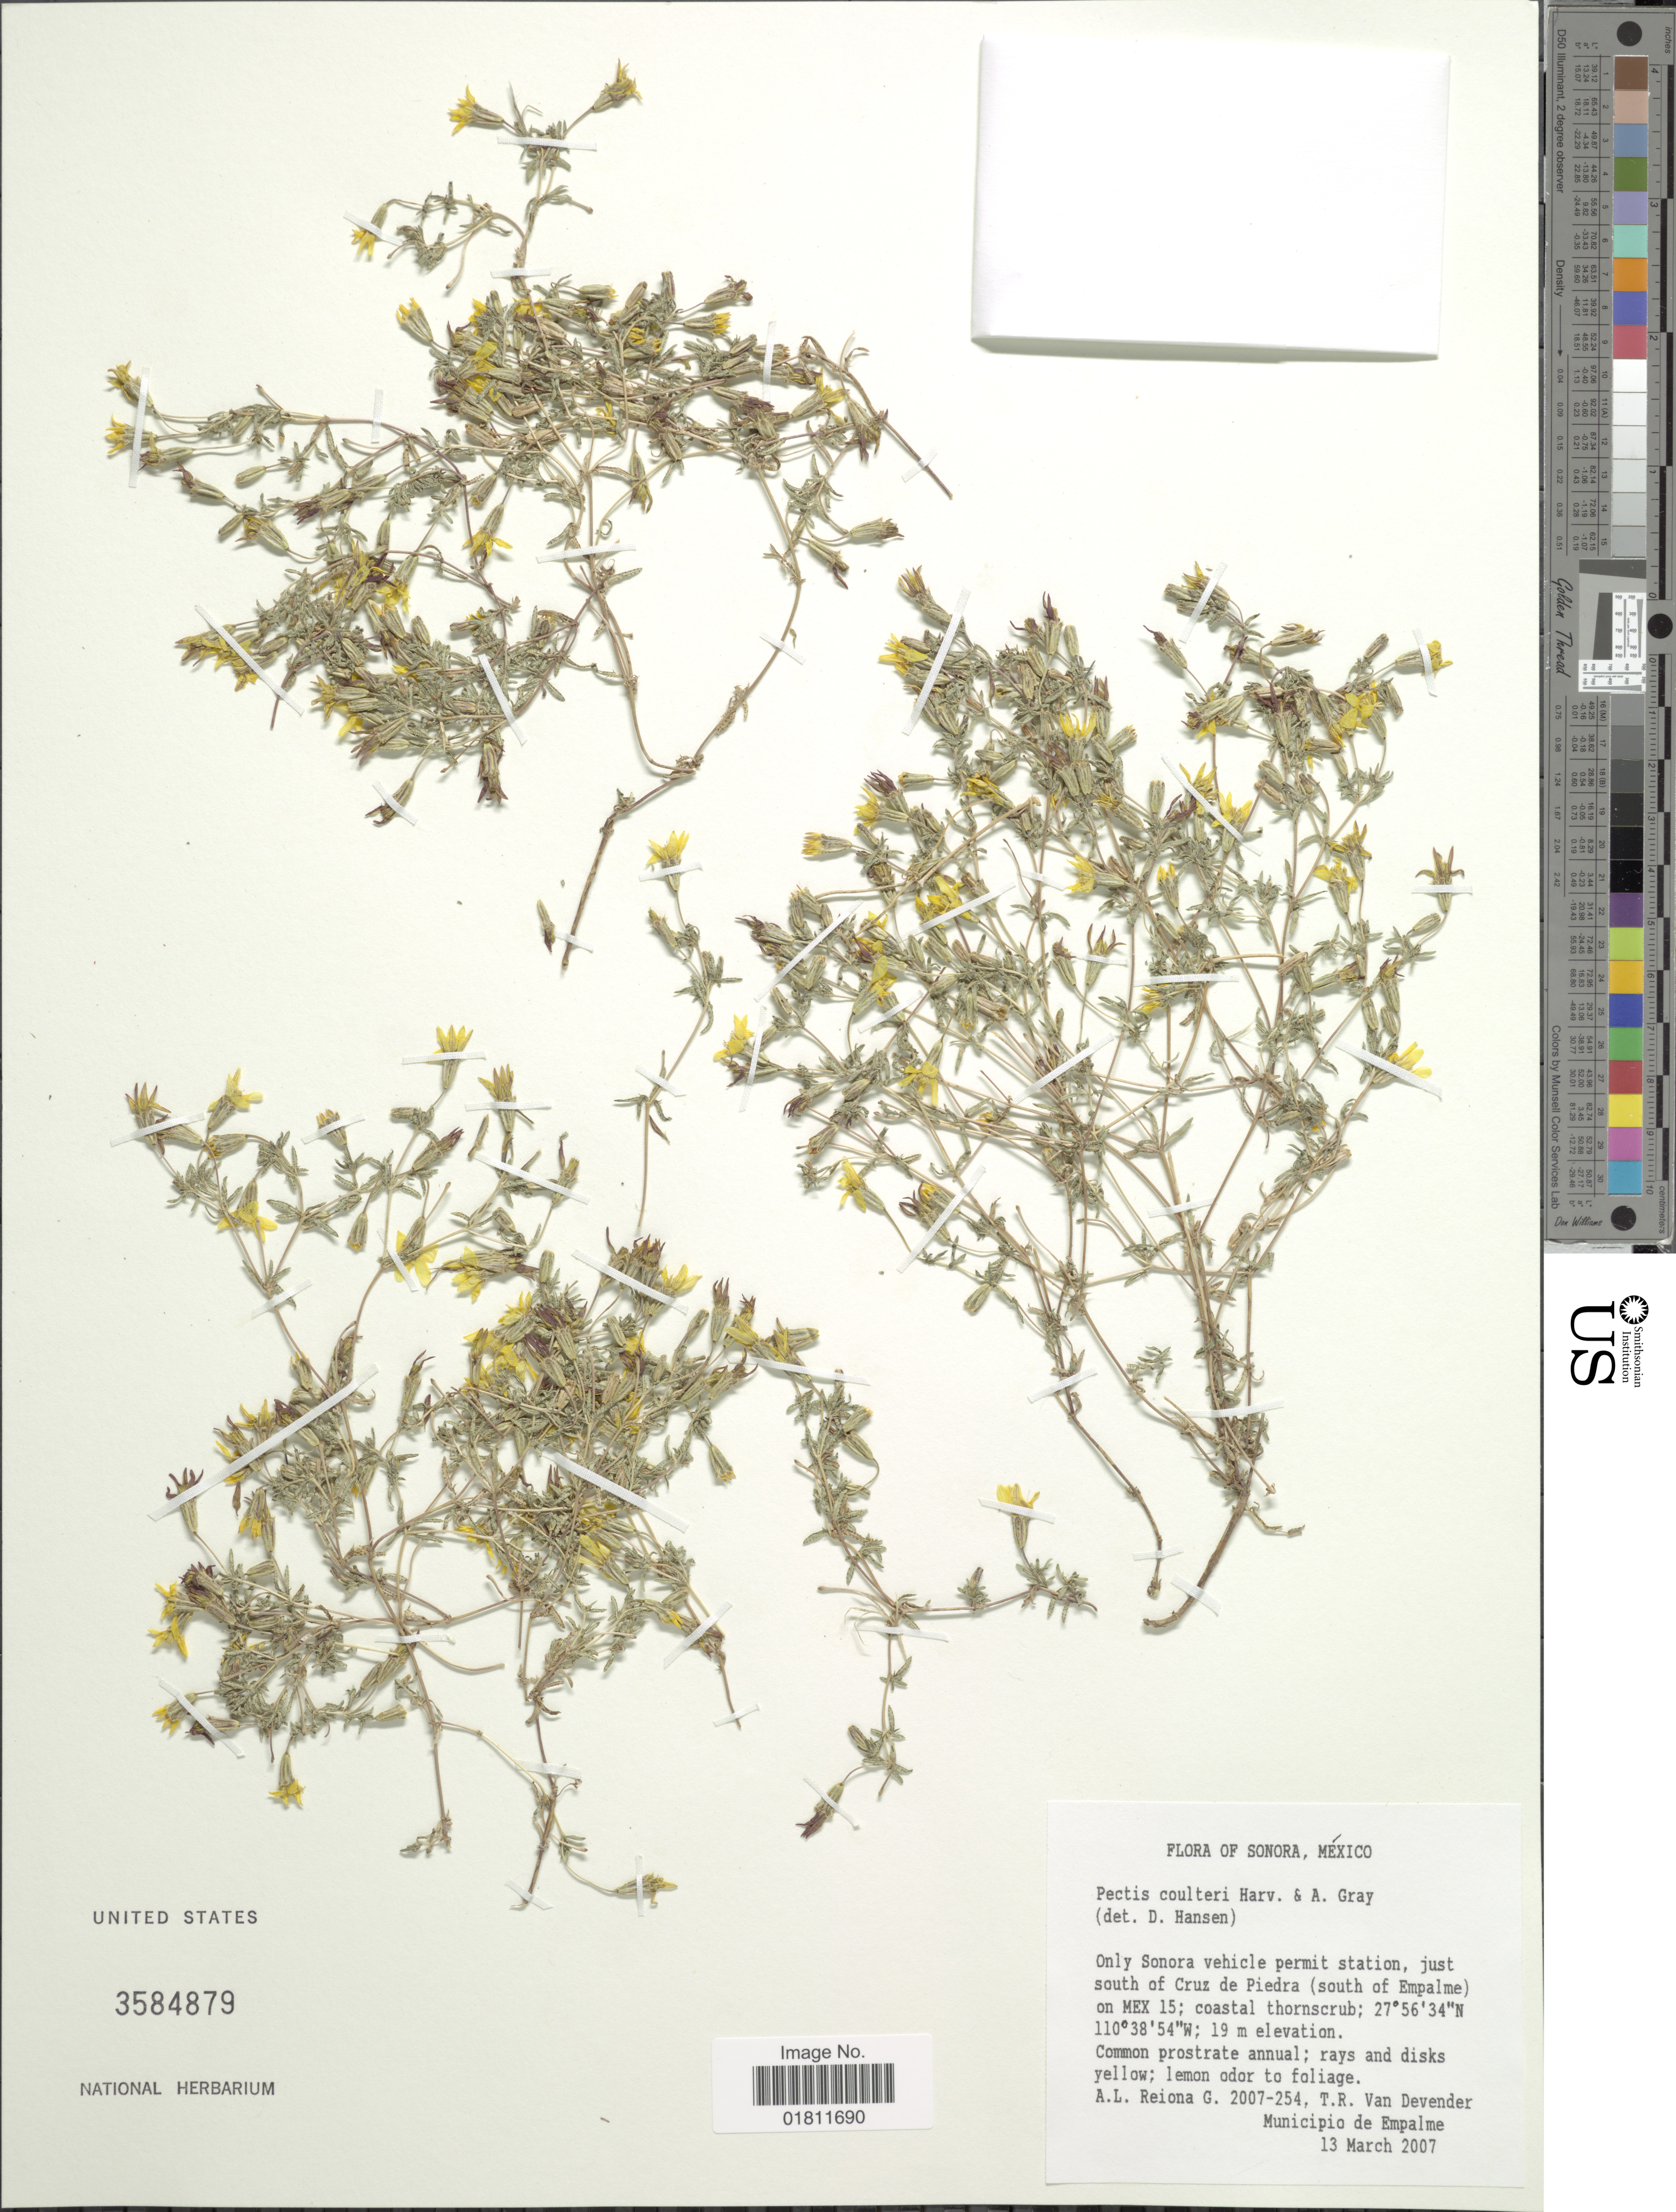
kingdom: Plantae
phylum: Tracheophyta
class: Magnoliopsida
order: Asterales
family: Asteraceae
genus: Pectis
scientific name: Pectis coulteri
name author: Harv. & A. Gray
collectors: A. L. Reina G. & T. R. Van Devender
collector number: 2007-254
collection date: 2007-03-13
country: Mexico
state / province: Sonora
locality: Sonora, Mexico. Only Sonora vehicle permit station, just south of Cruz de Piedra (south of Empalme) on Mex 15; coastal thornsrub.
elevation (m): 19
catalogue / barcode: US 3584879